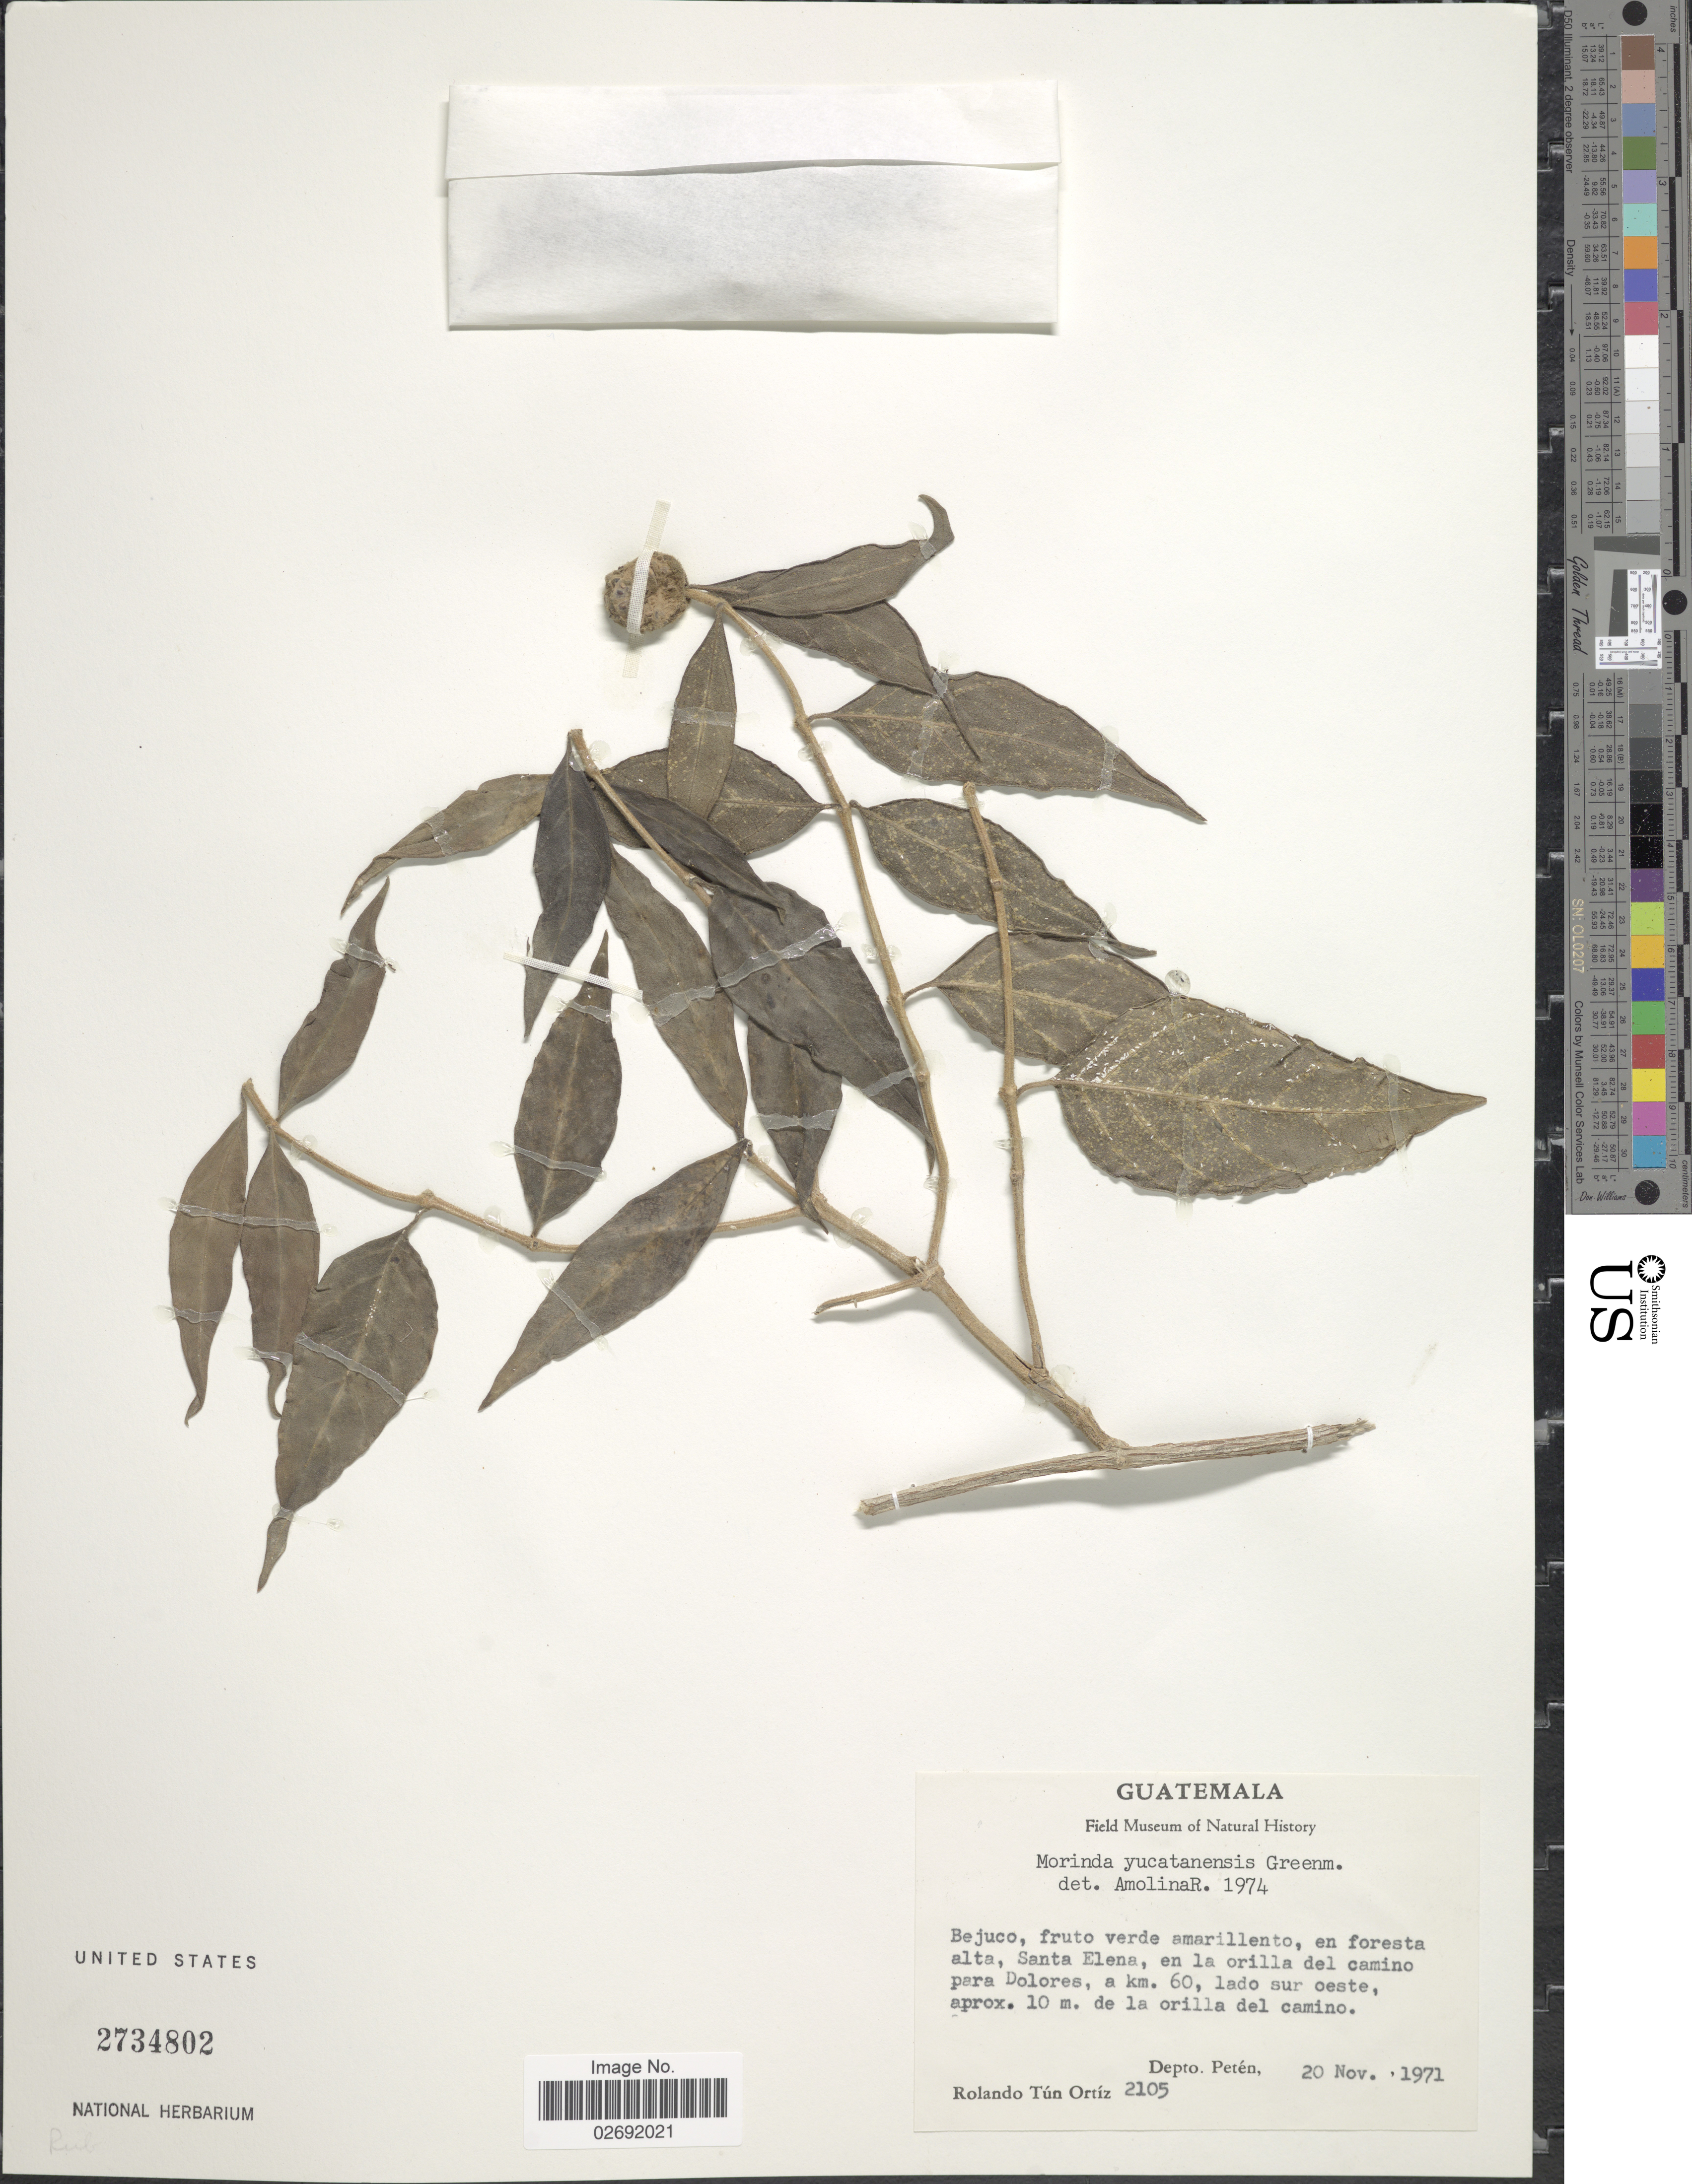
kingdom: Plantae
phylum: Tracheophyta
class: Magnoliopsida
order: Gentianales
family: Rubiaceae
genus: Morinda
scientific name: Morinda yucatanensis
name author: Greenm.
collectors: R. Tún Ortíz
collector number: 2105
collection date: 1971-11-20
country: Guatemala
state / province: El Petén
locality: En foresta alta, Santa Elena, en la orilla del camino para Dolores, akm 60, lado sur oeste, aprox 10 m de la orilla del camino, Depto. Petén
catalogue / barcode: US 2734802